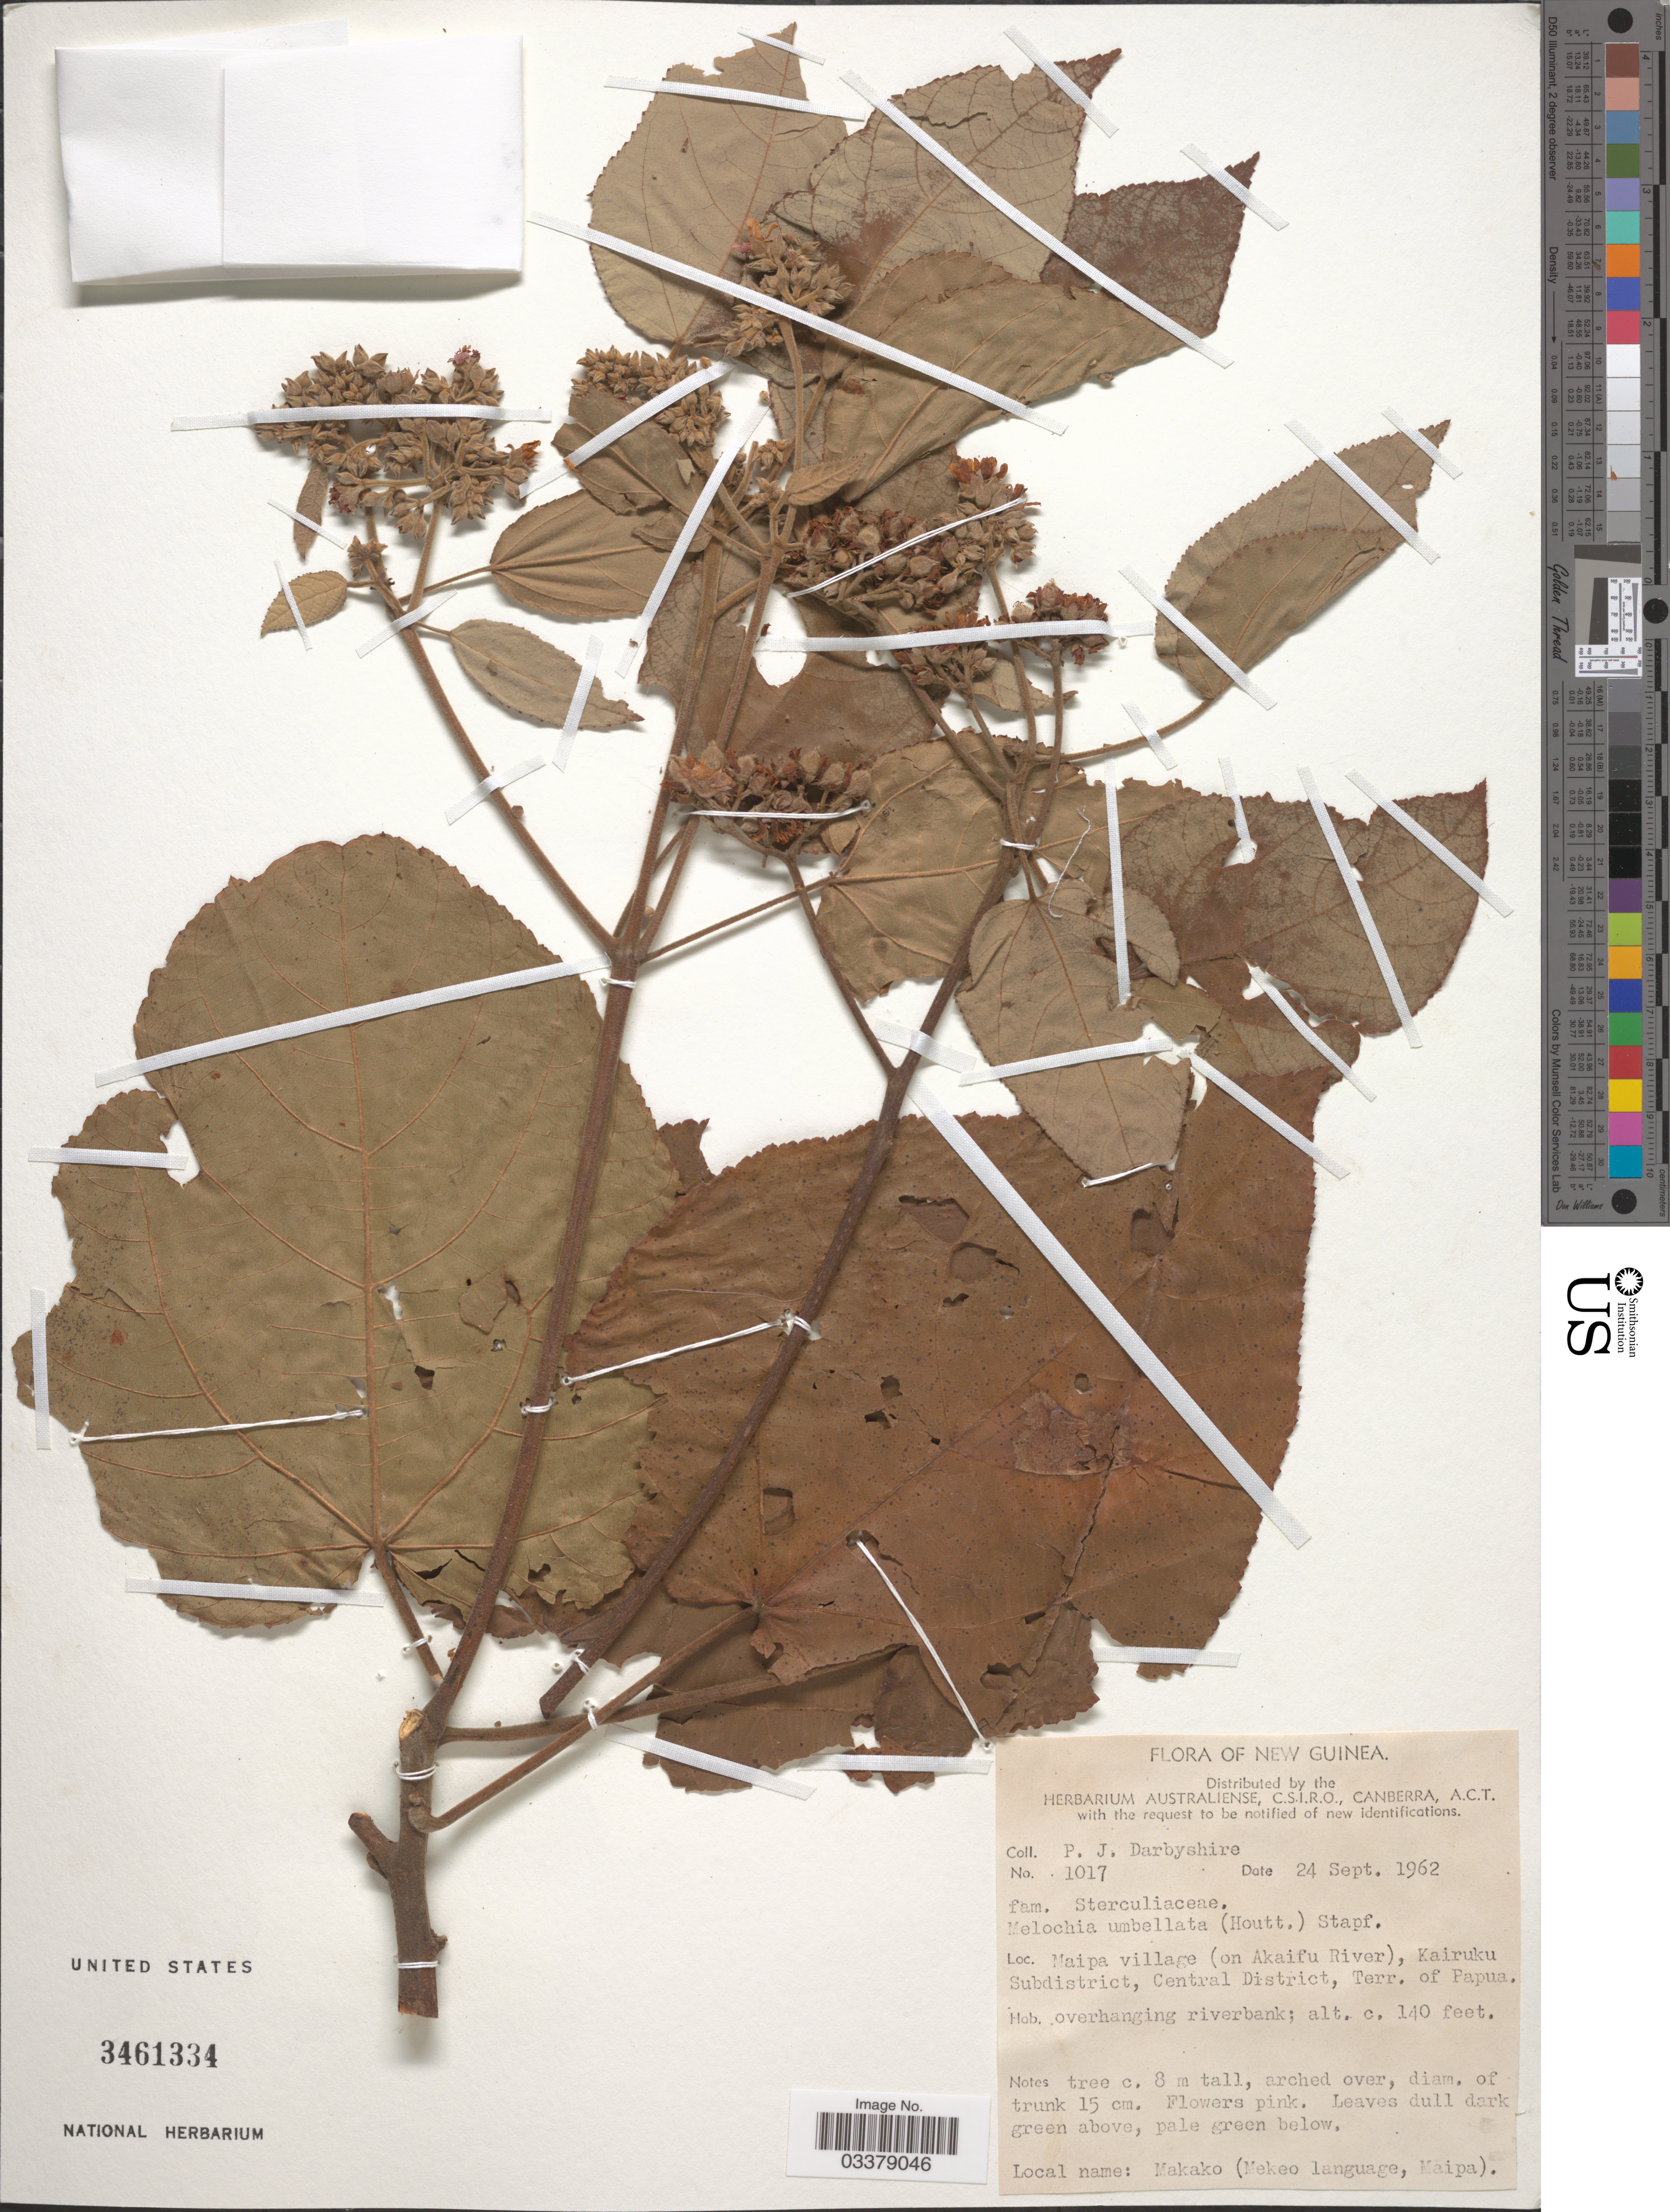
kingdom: Plantae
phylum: Tracheophyta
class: Magnoliopsida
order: Malvales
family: Malvaceae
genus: Melochia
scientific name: Melochia umbellata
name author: Stapf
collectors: P. Darbyshire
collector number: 1017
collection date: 1962-09-24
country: Papua New Guinea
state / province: Central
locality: New Guinea. Maipa village (on Akaifu River), Kairuku Subdistrict, Central District, Terr. of Papua.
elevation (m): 43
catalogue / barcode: US 3461334